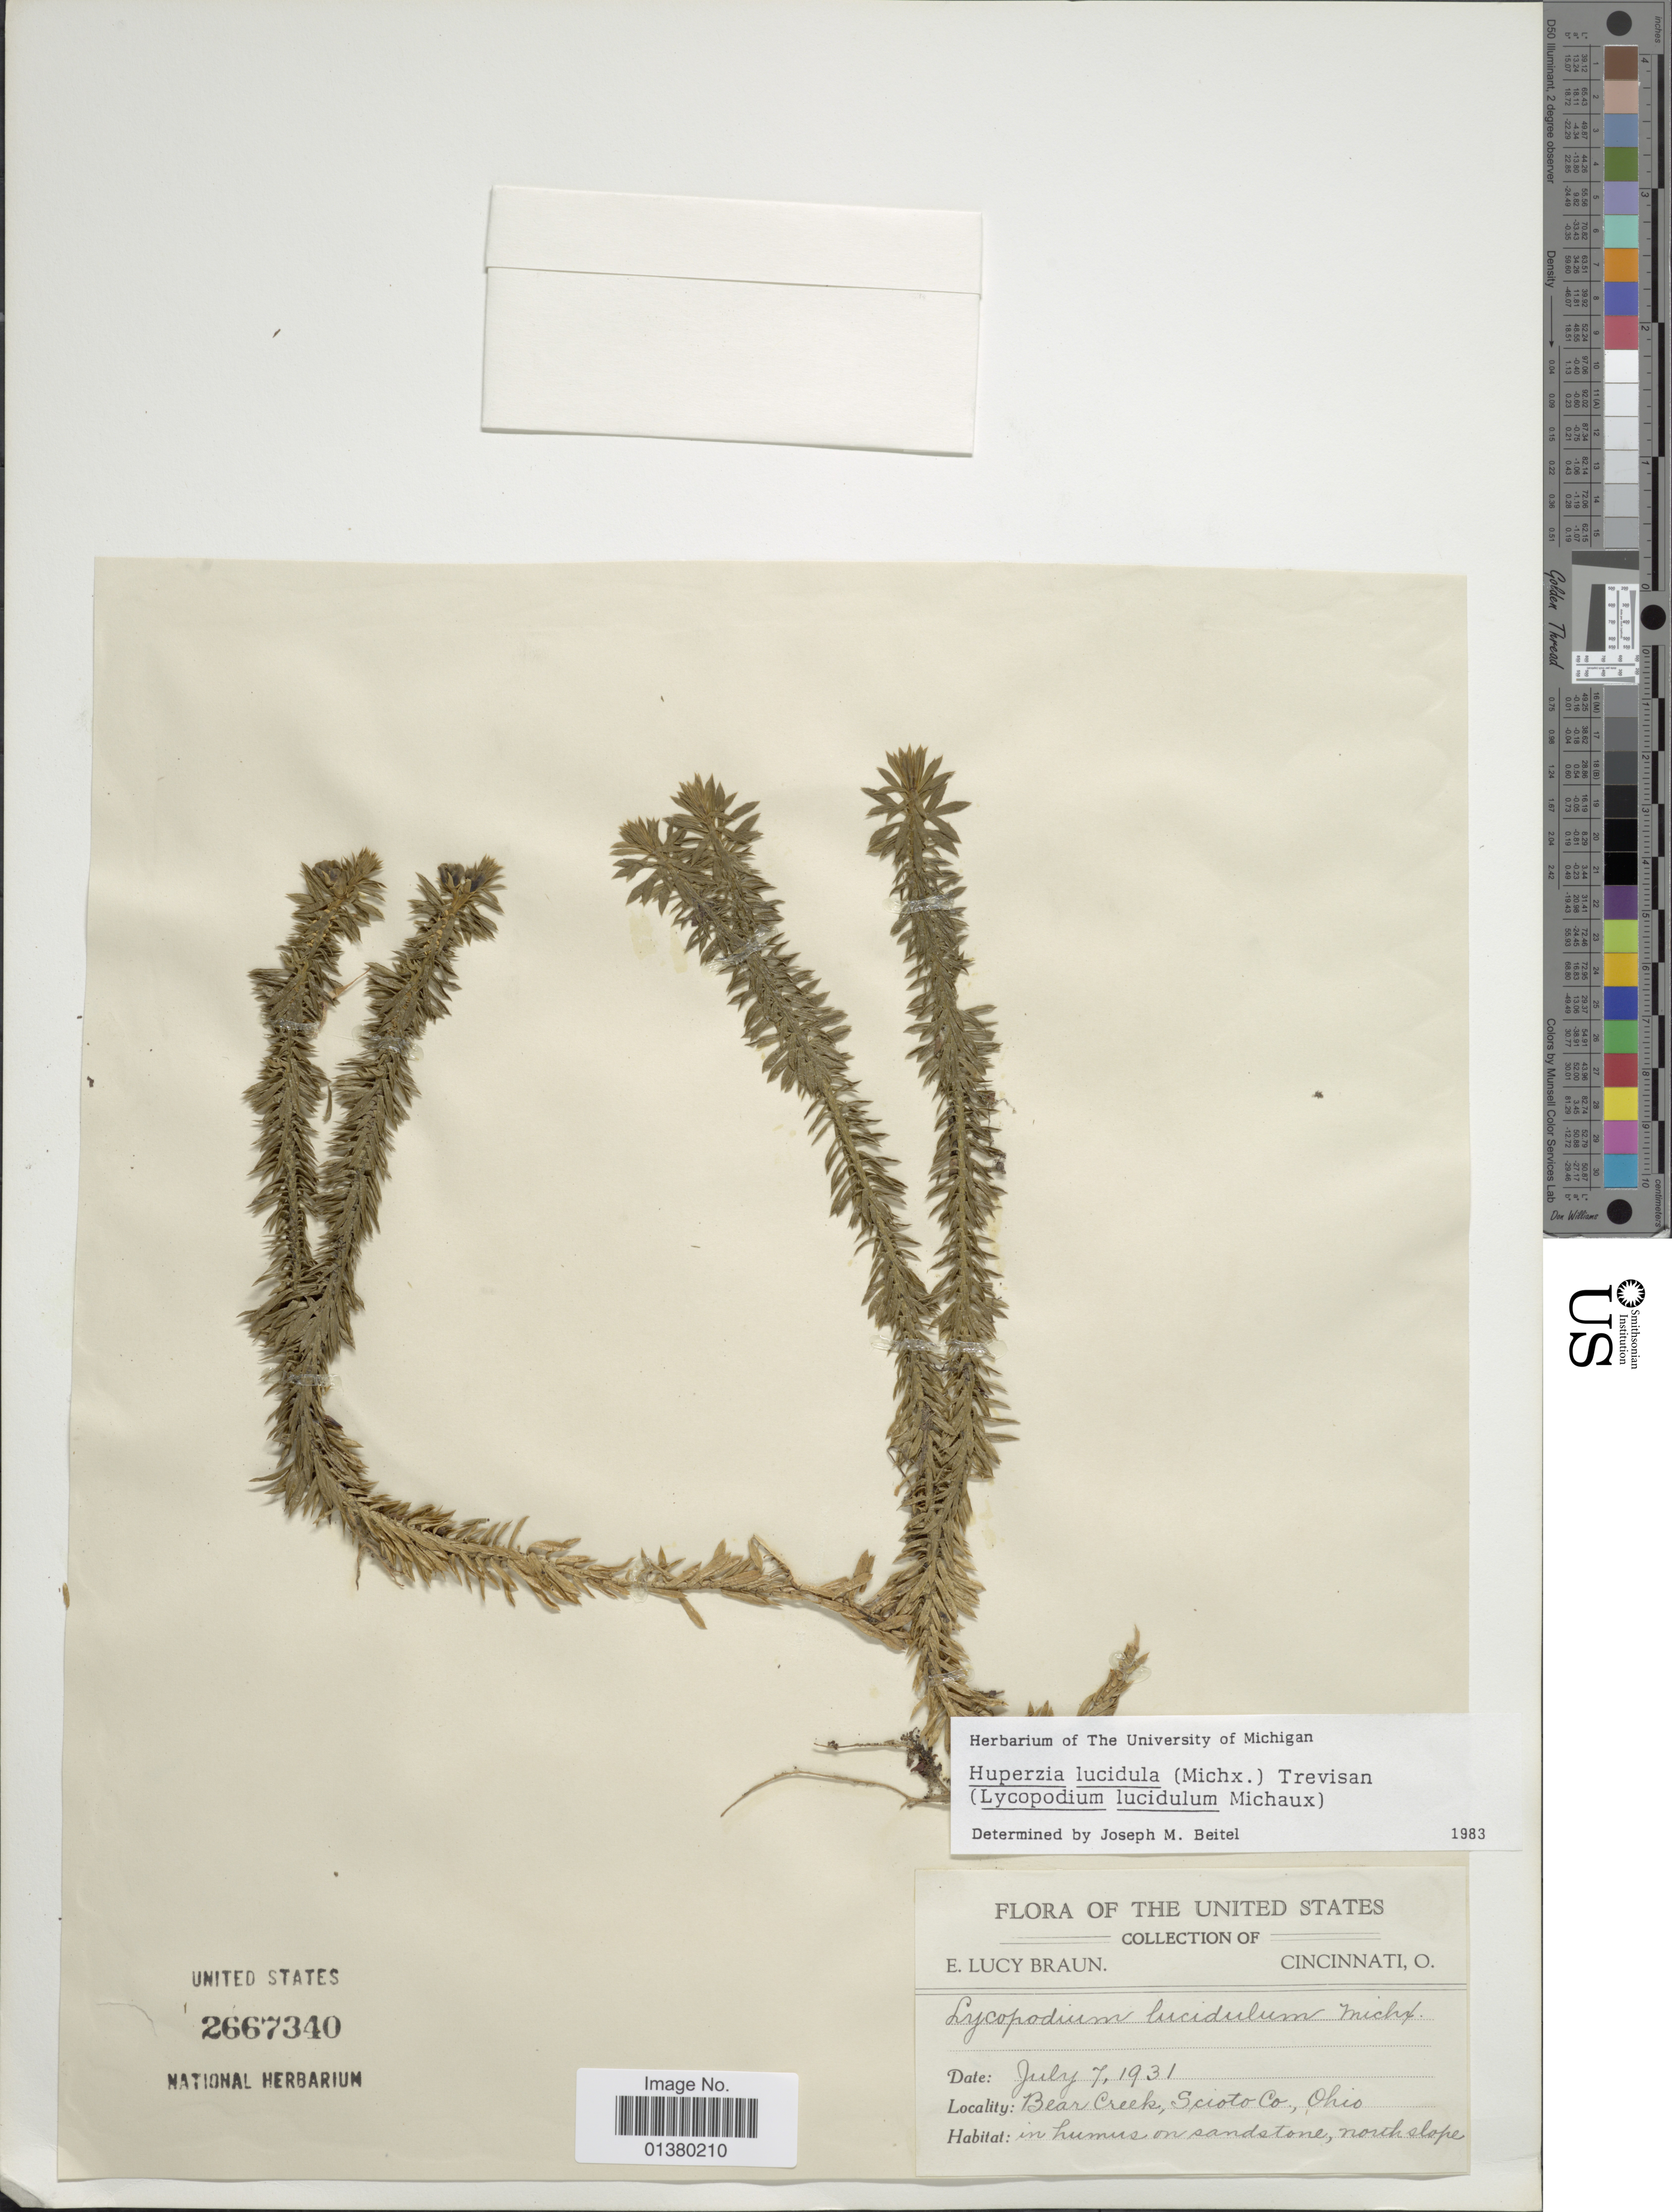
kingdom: Plantae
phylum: Tracheophyta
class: Lycopodiopsida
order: Lycopodiales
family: Lycopodiaceae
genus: Huperzia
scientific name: Huperzia lucidula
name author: (Michx.) Trevis.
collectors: E. L. Braun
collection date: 1931-07-07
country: United States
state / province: Ohio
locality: Bear Creek, Scioto Co.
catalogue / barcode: US 2667340